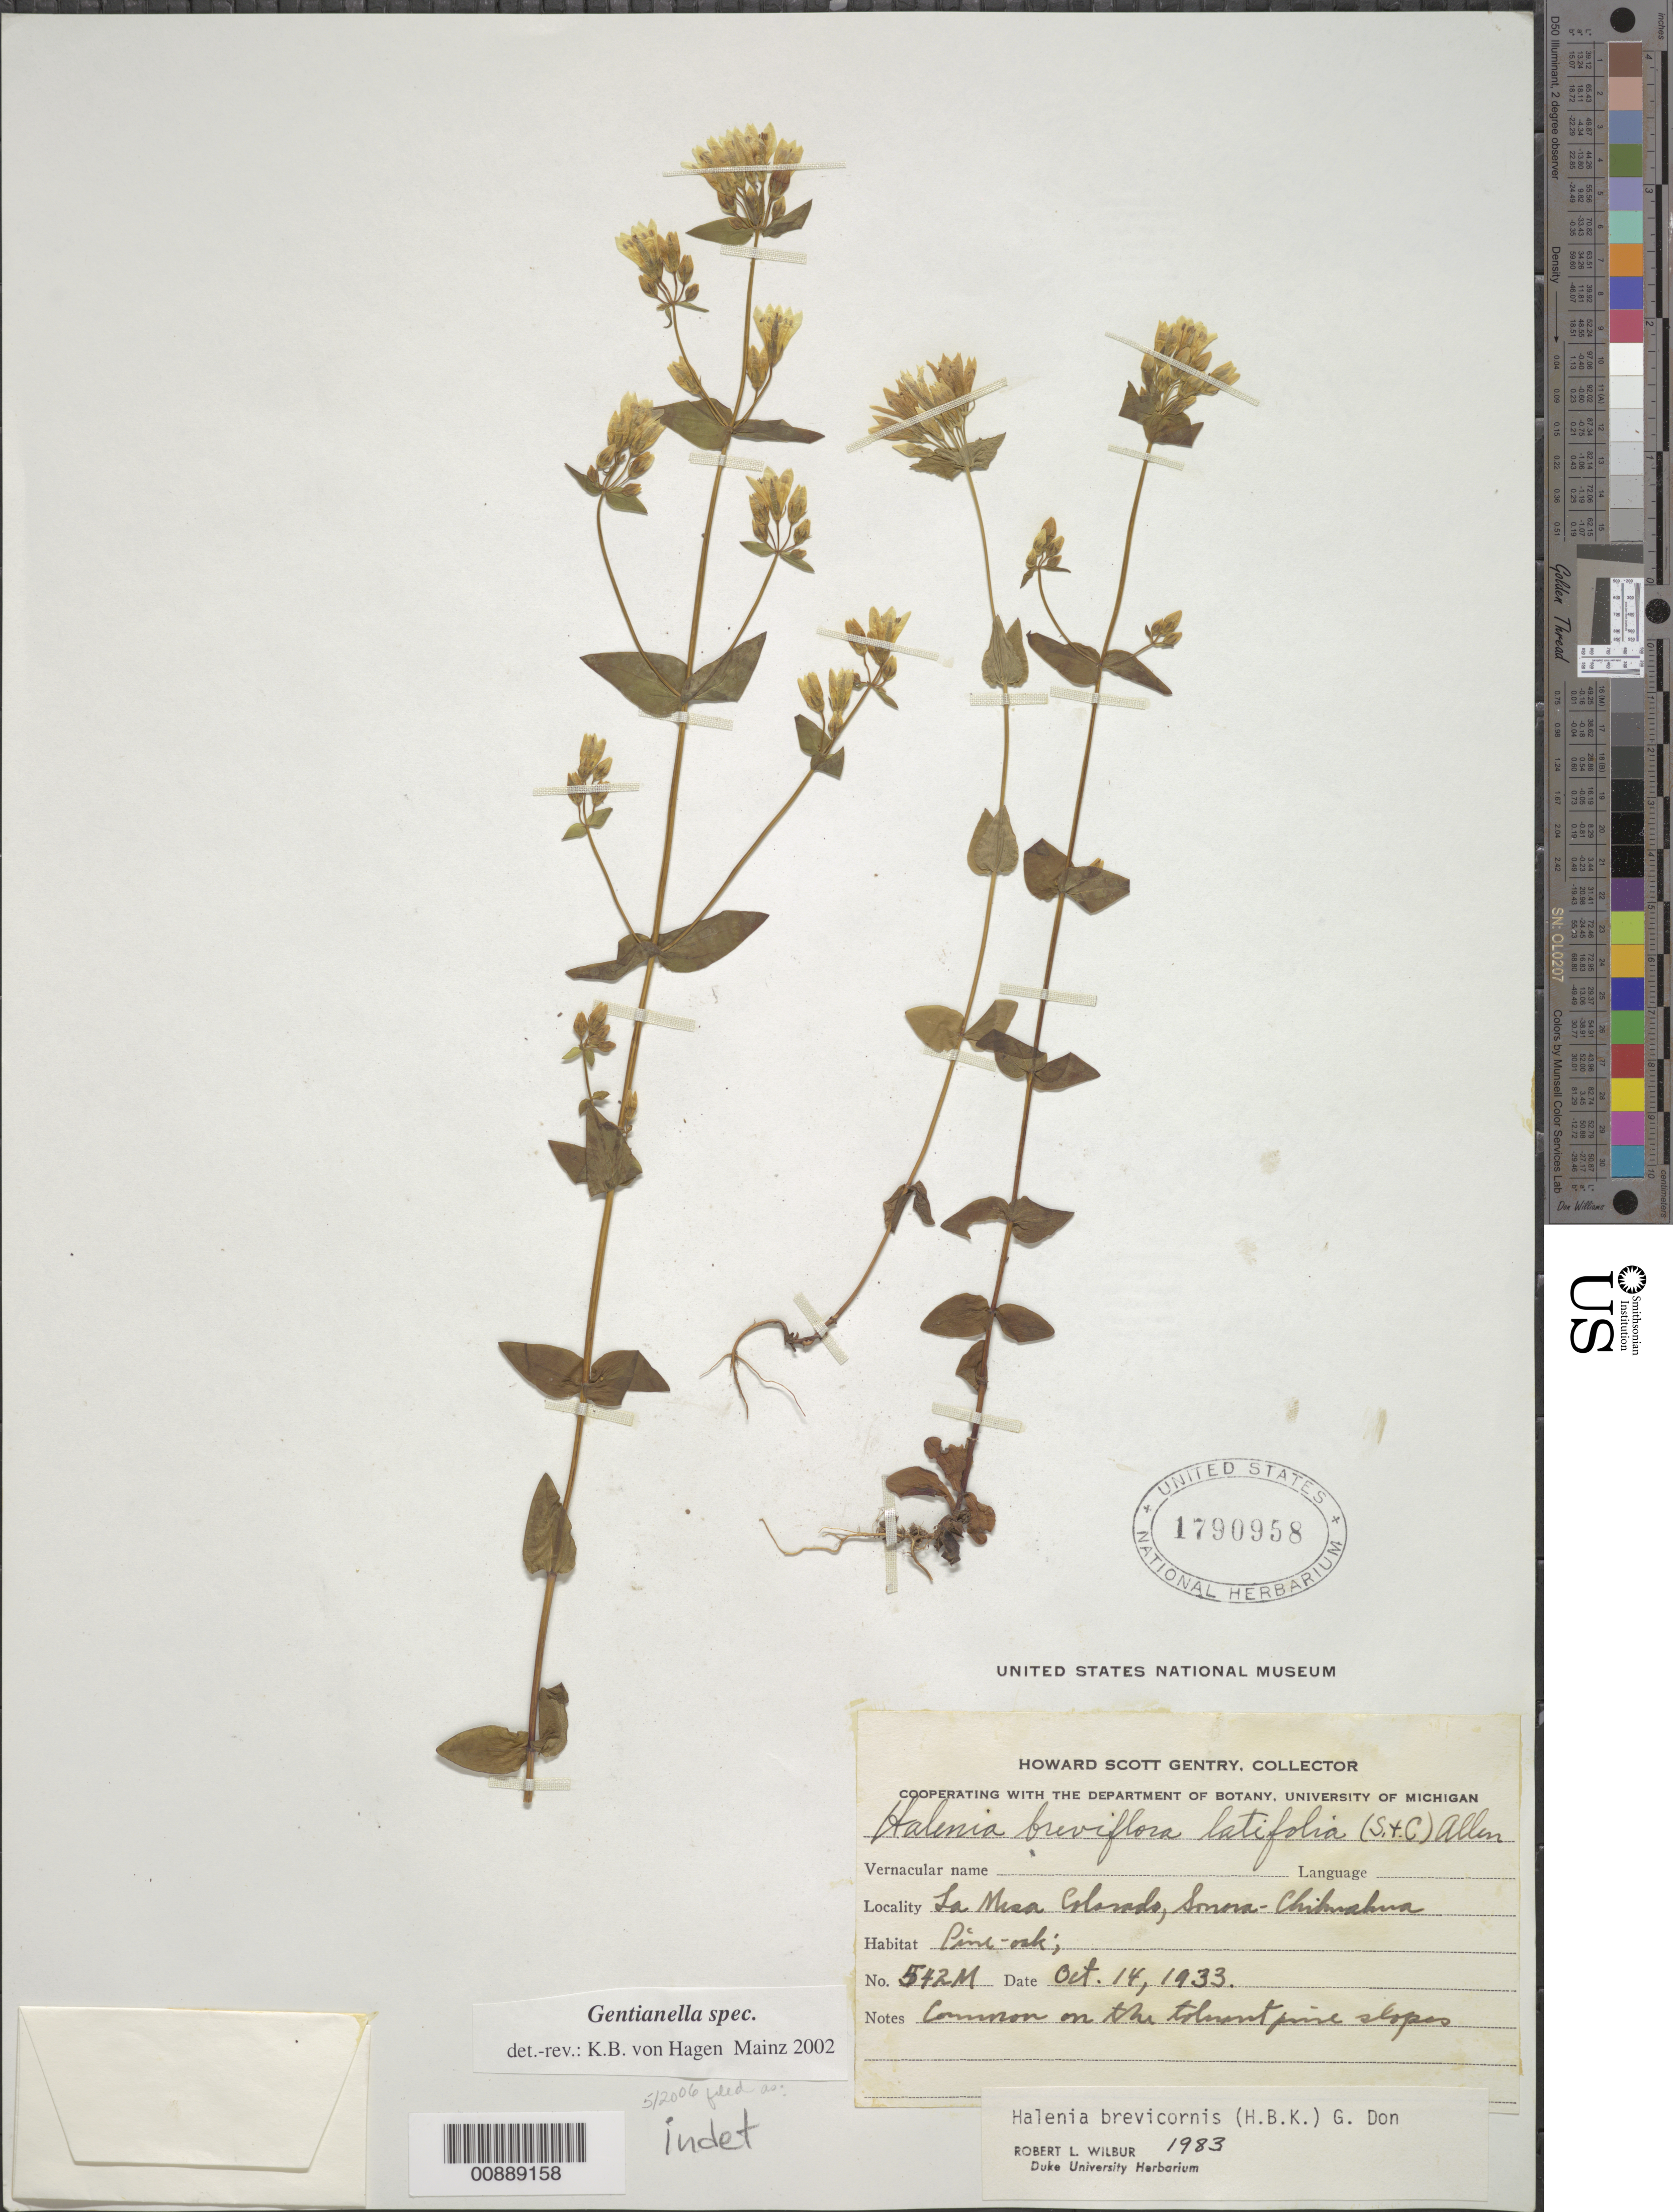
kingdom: Plantae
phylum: Tracheophyta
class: Magnoliopsida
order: Gentianales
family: Gentianaceae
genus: Gentianella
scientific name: Gentianella sp.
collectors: H. S. Gentry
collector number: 542 M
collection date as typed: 14 Oct 1933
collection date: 1933-10-14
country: Mexico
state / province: Chihuahua / Sonora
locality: La Mesa Colorado, Sonora-Chihuahua.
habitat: Pine-oak.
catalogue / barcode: US 1790958